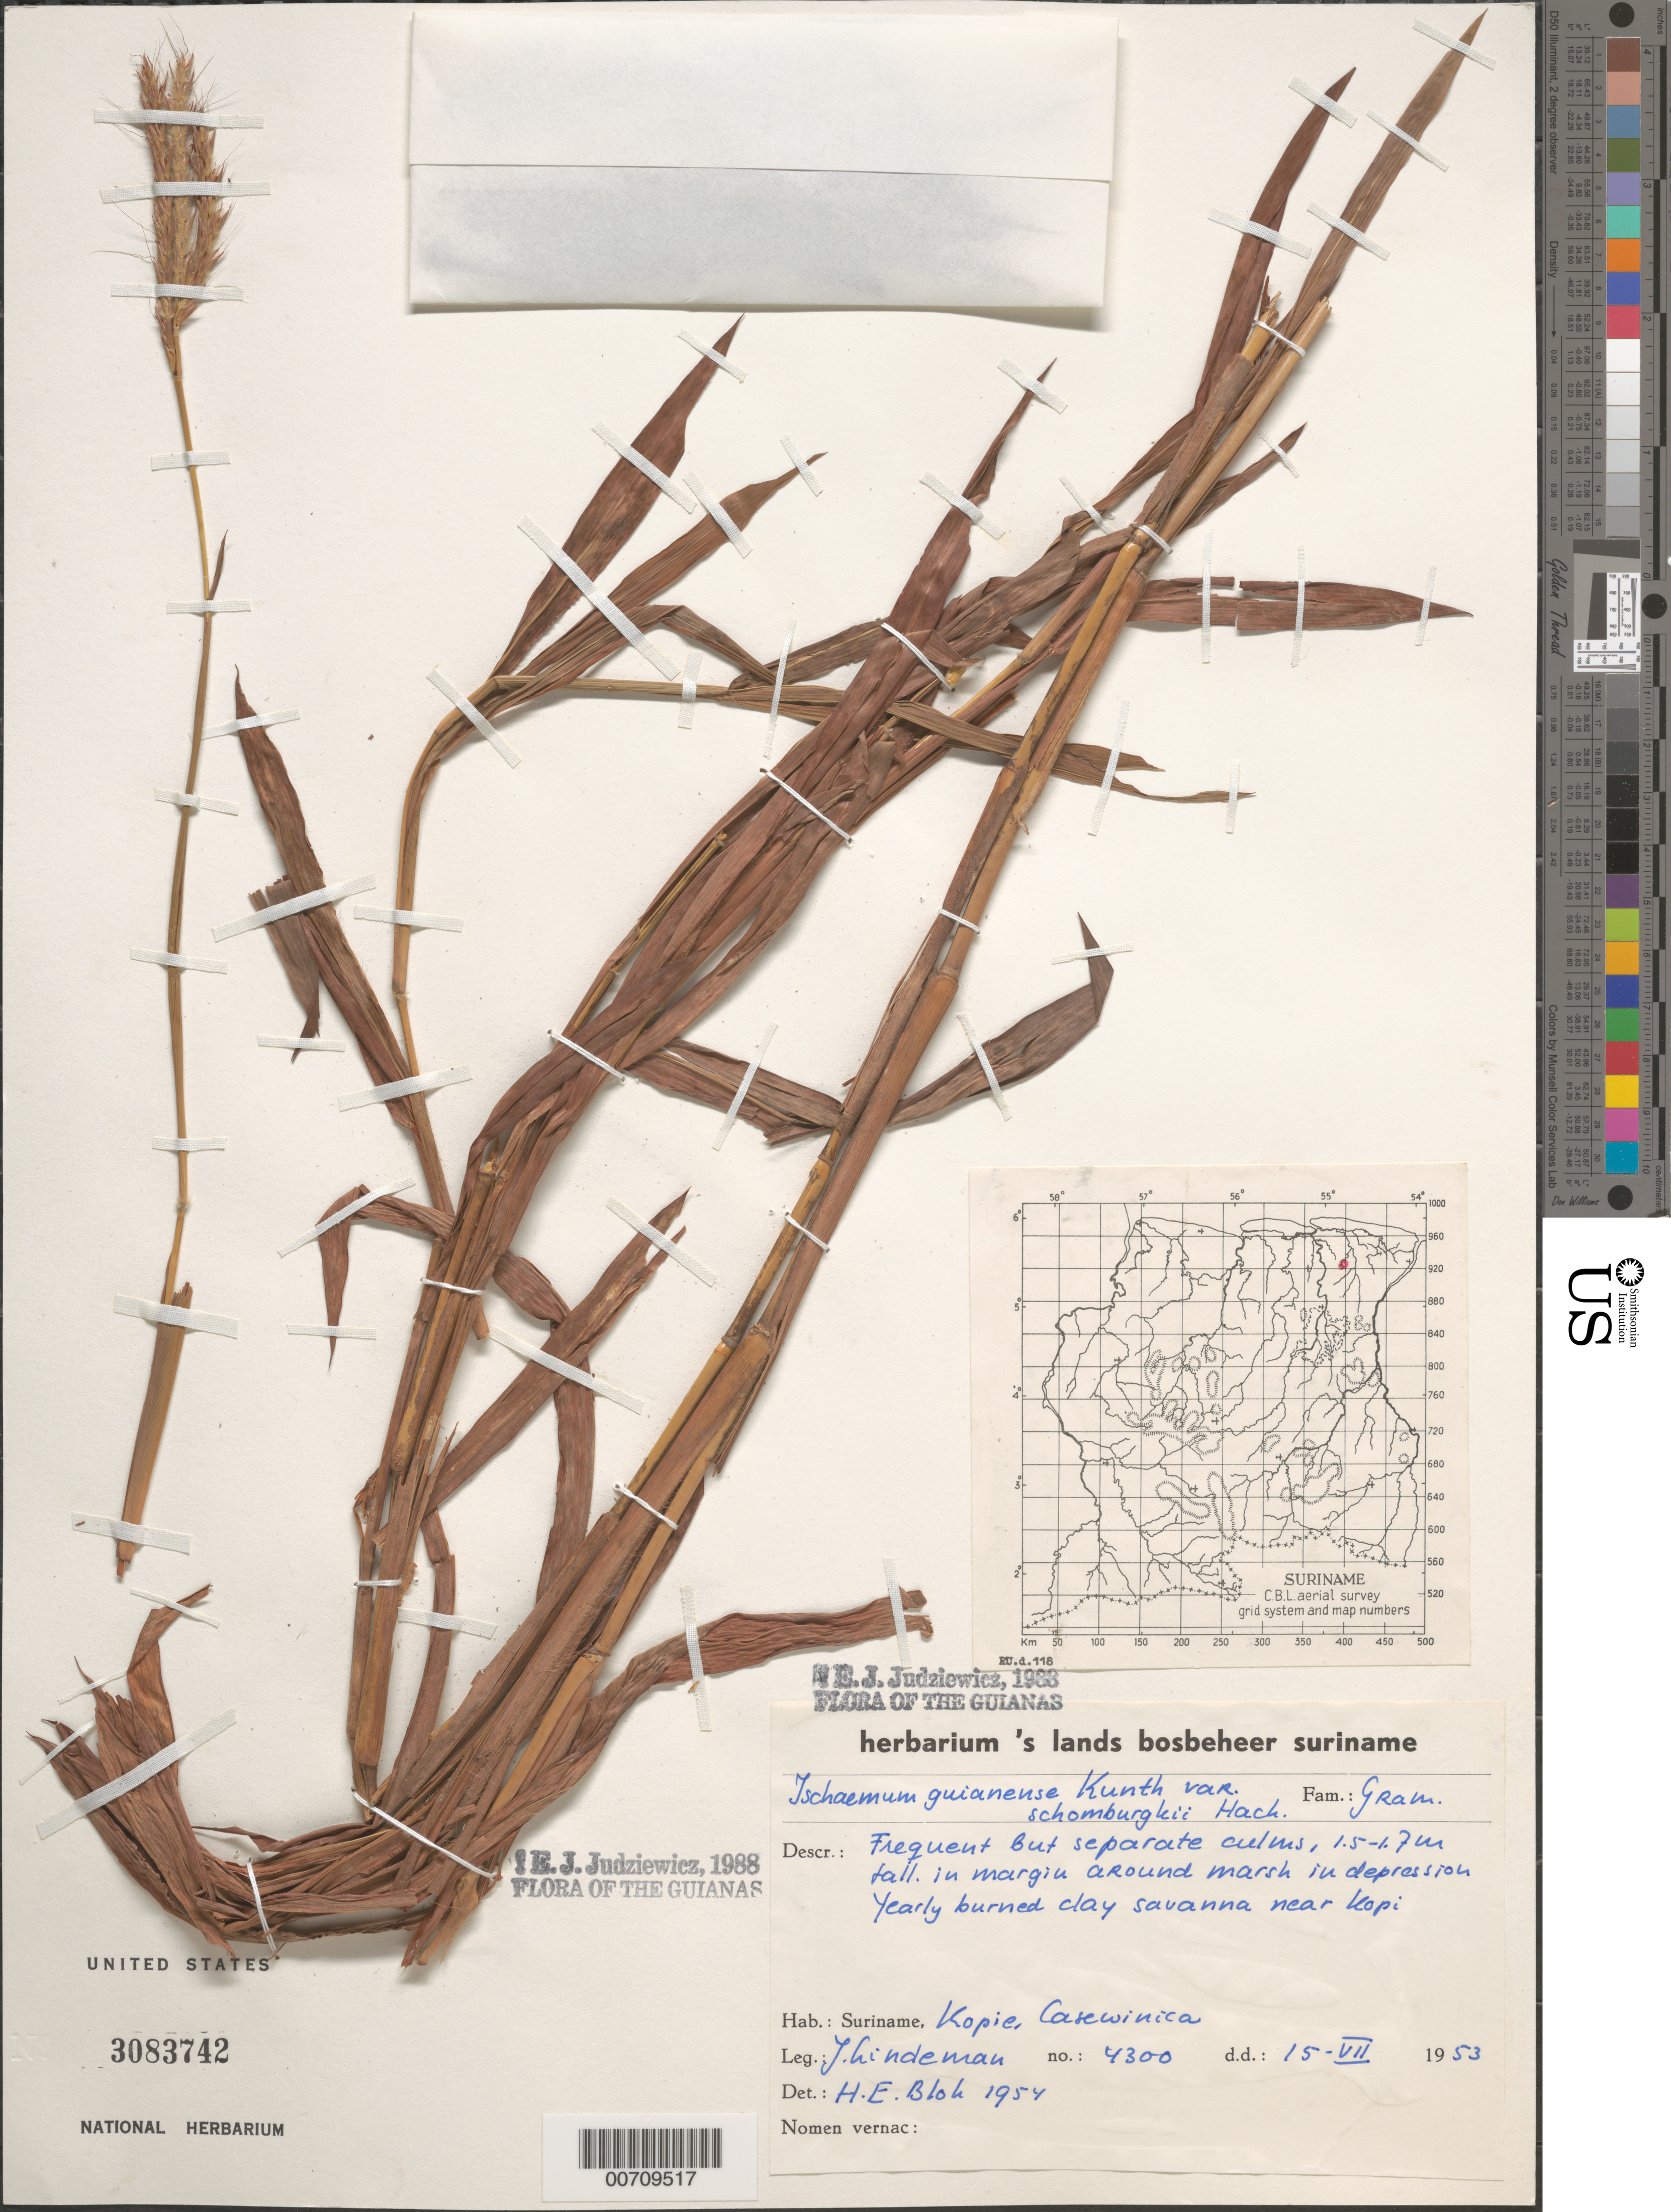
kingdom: Plantae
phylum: Tracheophyta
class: Liliopsida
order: Poales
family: Poaceae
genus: Ischaemum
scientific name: Ischaemum guianense var. schomburgkii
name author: Hack.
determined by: Blok, H. E.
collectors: J. C. Lindeman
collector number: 4300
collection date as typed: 15-Jul-53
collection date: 1953-07-15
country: Suriname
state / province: Commewijne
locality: Kassewinica Creek near Kopie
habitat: Margin around marsh in depression; yearly burned clay savanna near Kopi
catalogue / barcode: US 3083742